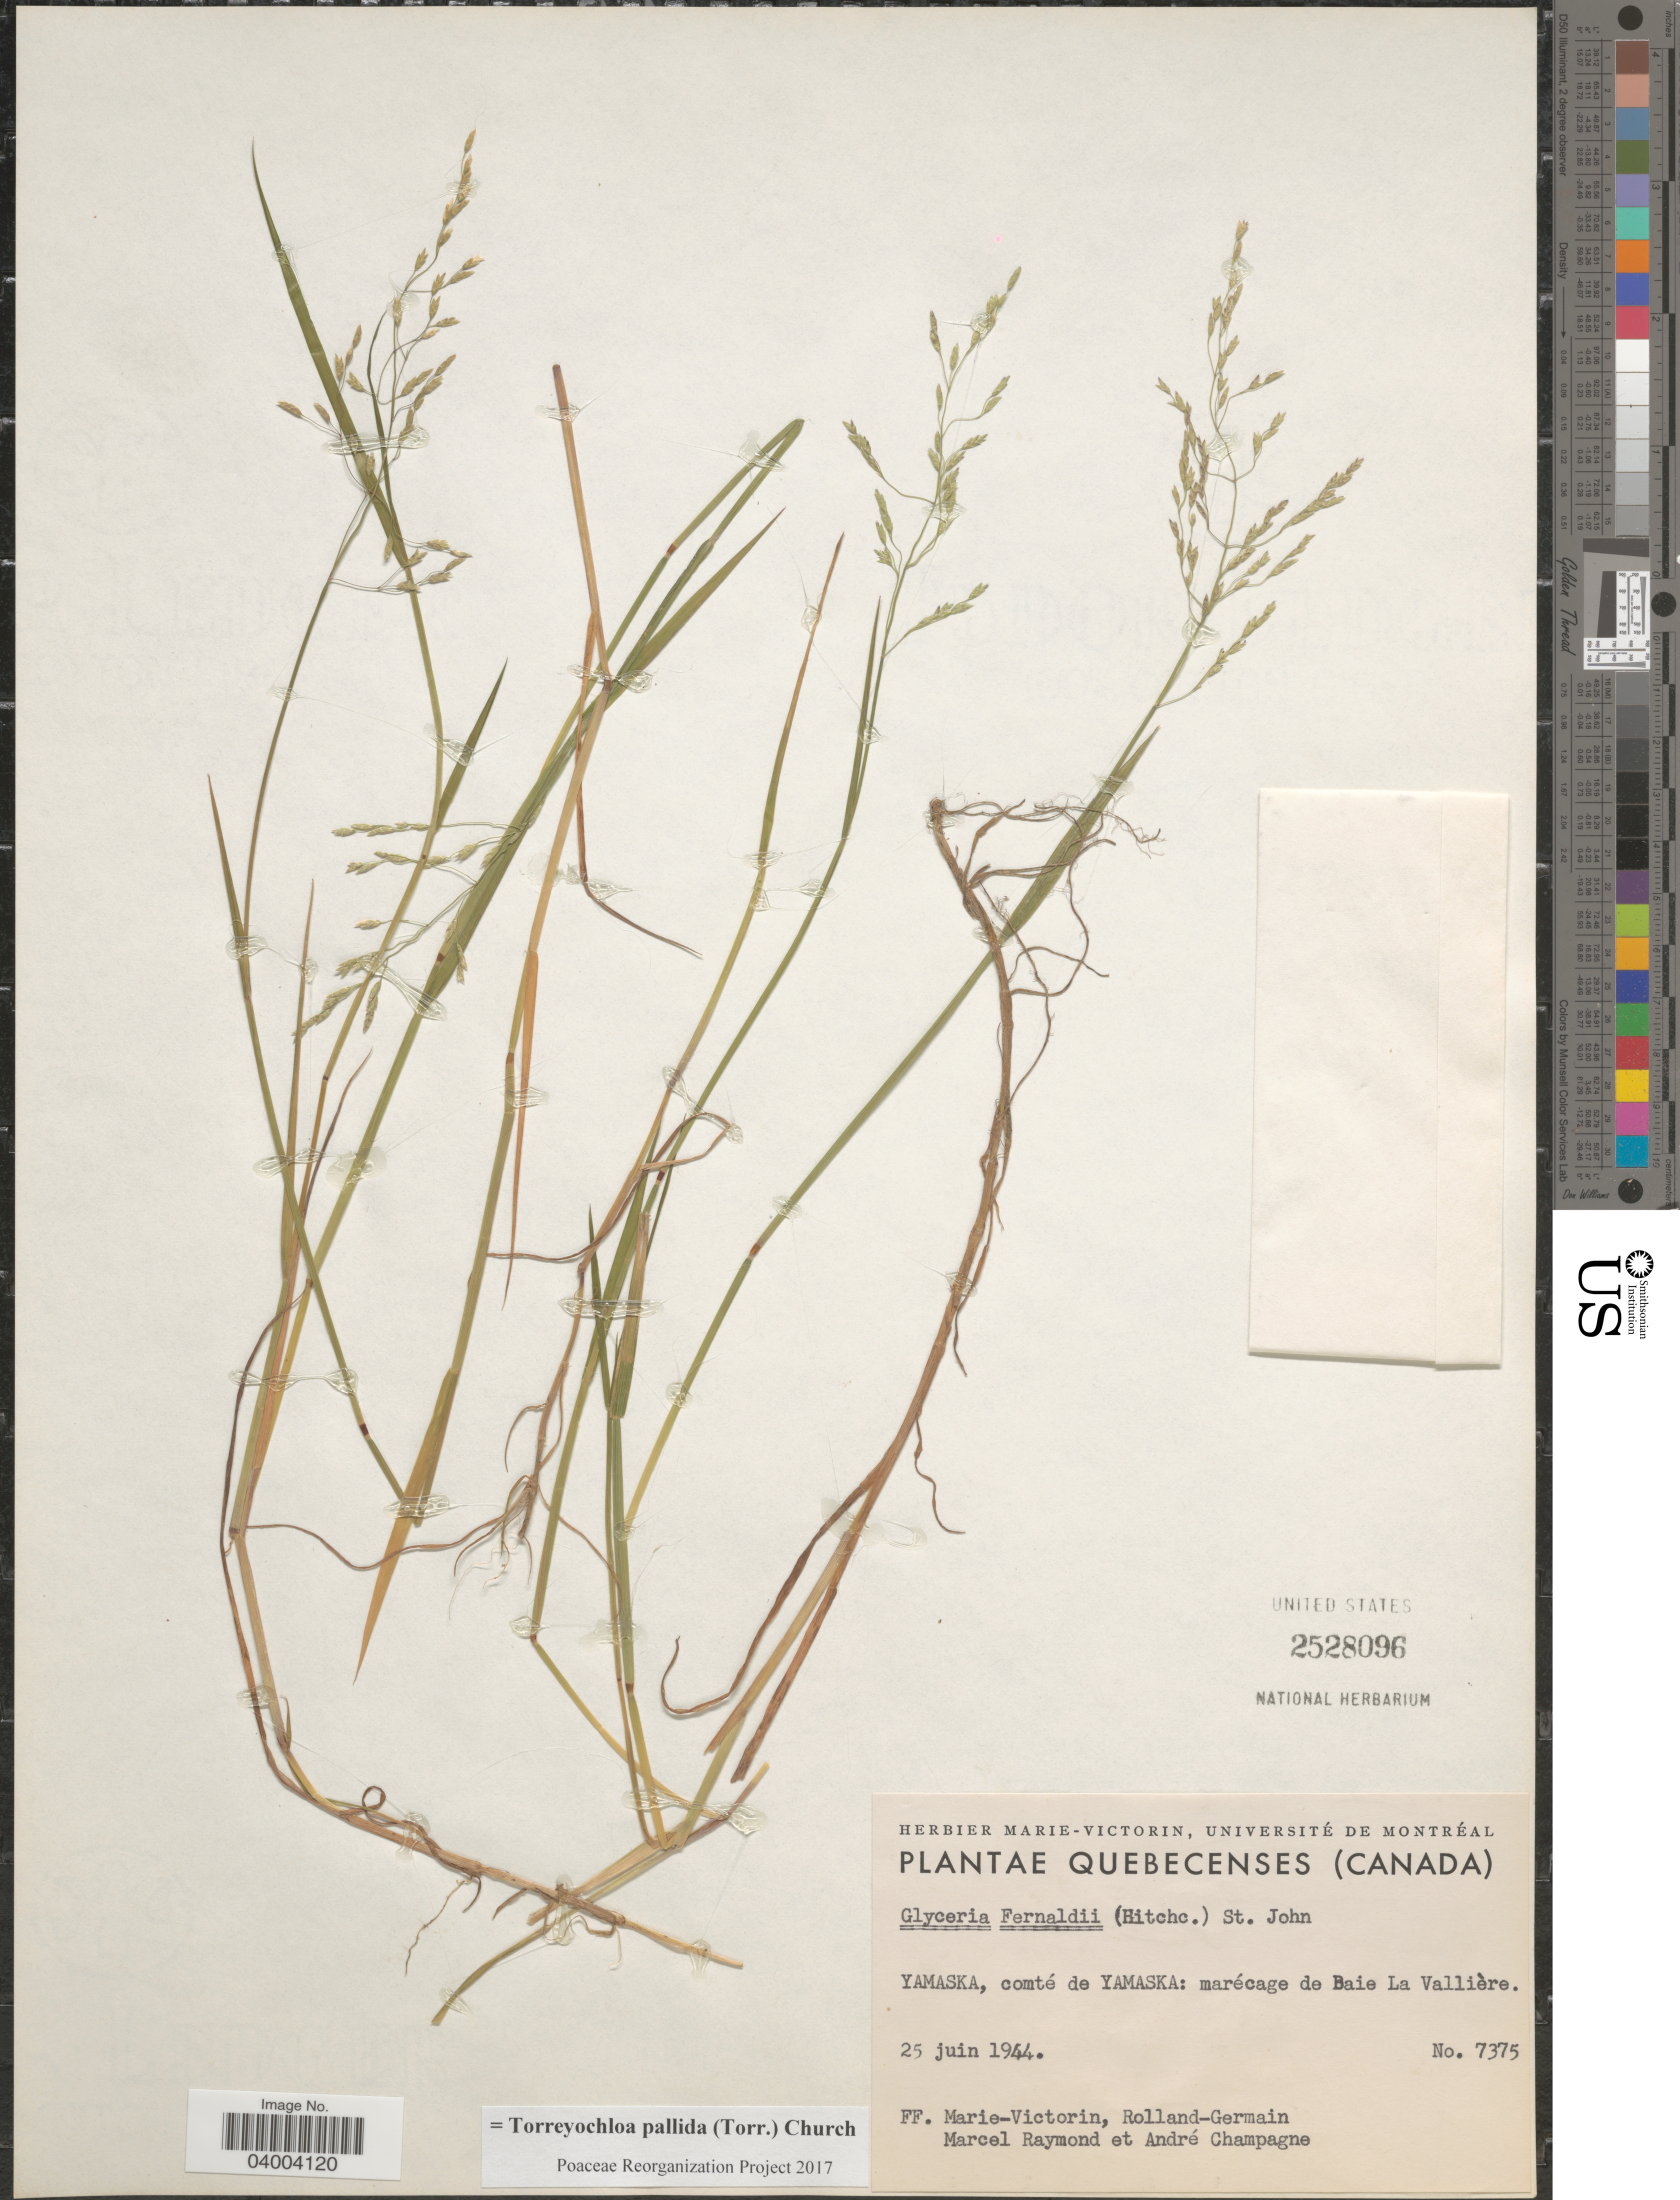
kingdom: Plantae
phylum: Tracheophyta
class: Liliopsida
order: Poales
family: Poaceae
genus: Torreyochloa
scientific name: Torreyochloa pallida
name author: (Torr.) G.L. Church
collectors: F. Marie-Victorin, Rolland-Germain, M. Raymond & A. Champagne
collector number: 7375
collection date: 1944-06-25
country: Canada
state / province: Quebec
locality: Yamaska, comté de Yamaska: marécage de Baie La Vallière.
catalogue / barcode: US 2528096